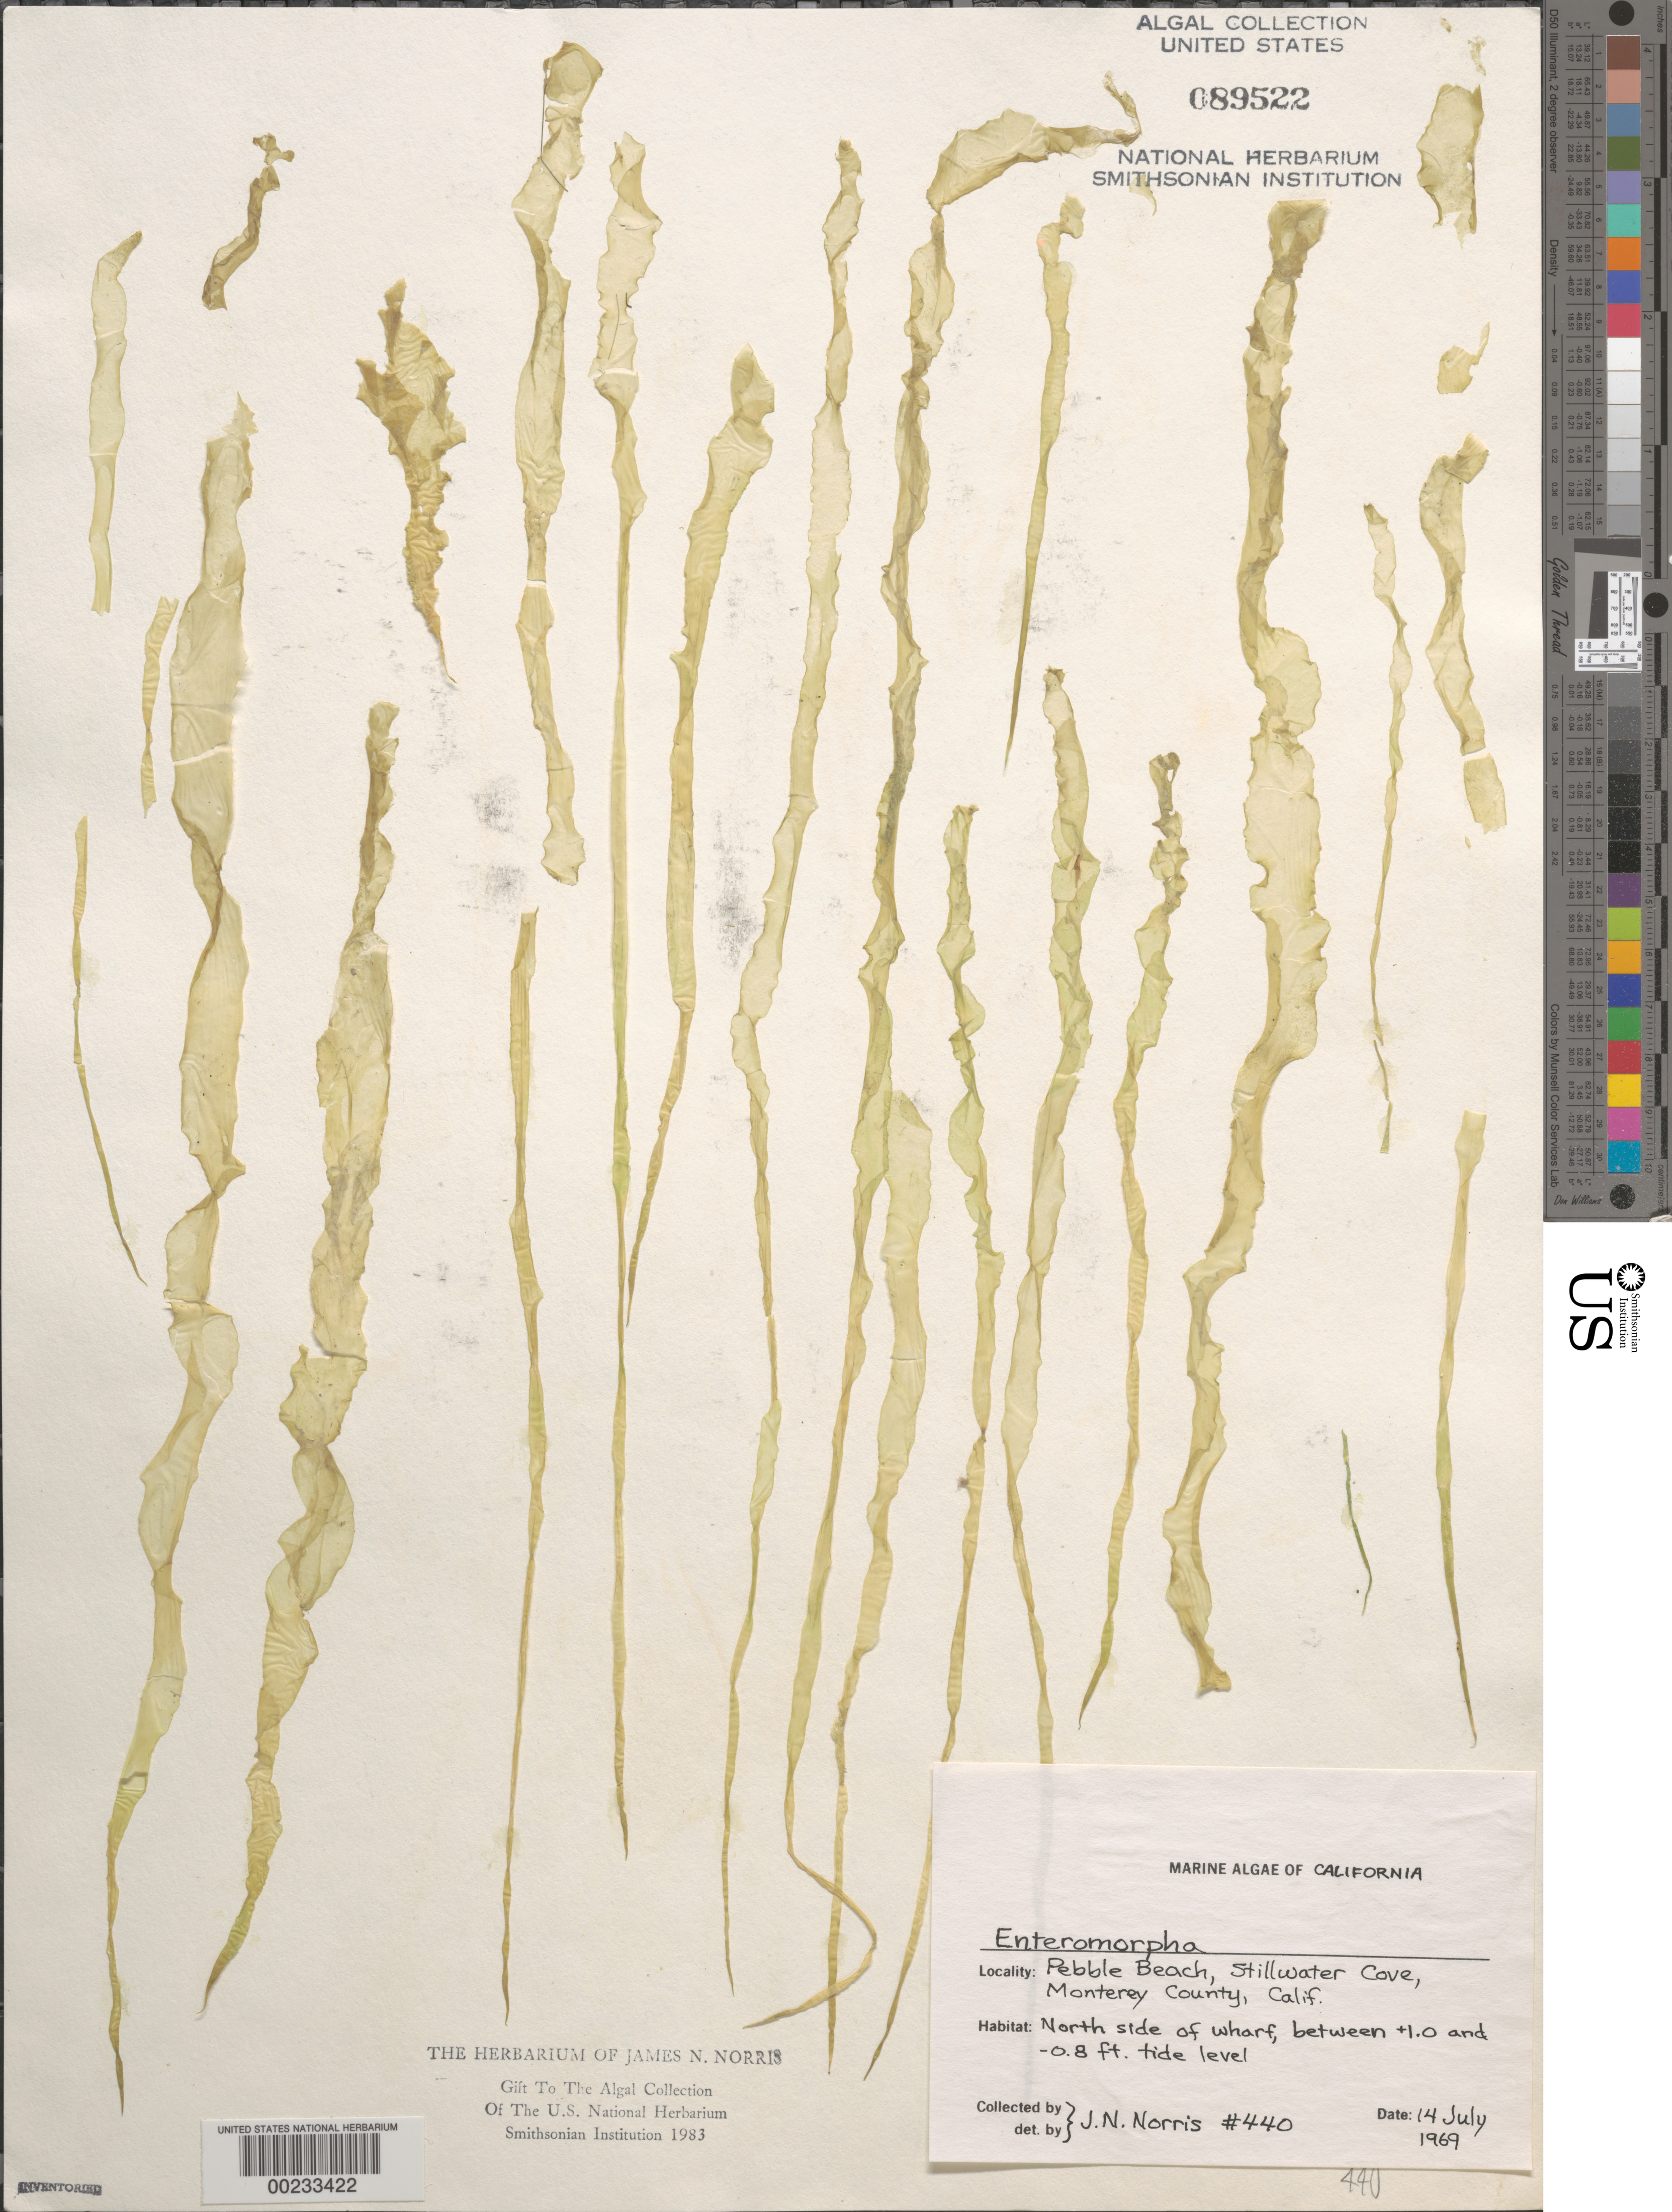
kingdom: Plantae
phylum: Chlorophyta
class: Ulvophyceae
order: Ulvales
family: Ulvaceae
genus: Ulva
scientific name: Ulva sp.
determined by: Algae name updating Project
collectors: J. N. Norris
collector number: JN-440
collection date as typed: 14 Jul 1969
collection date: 1969-07-14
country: United States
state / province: California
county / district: Monterey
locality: Pebble Beach, Stillwater Cove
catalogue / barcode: US 89522